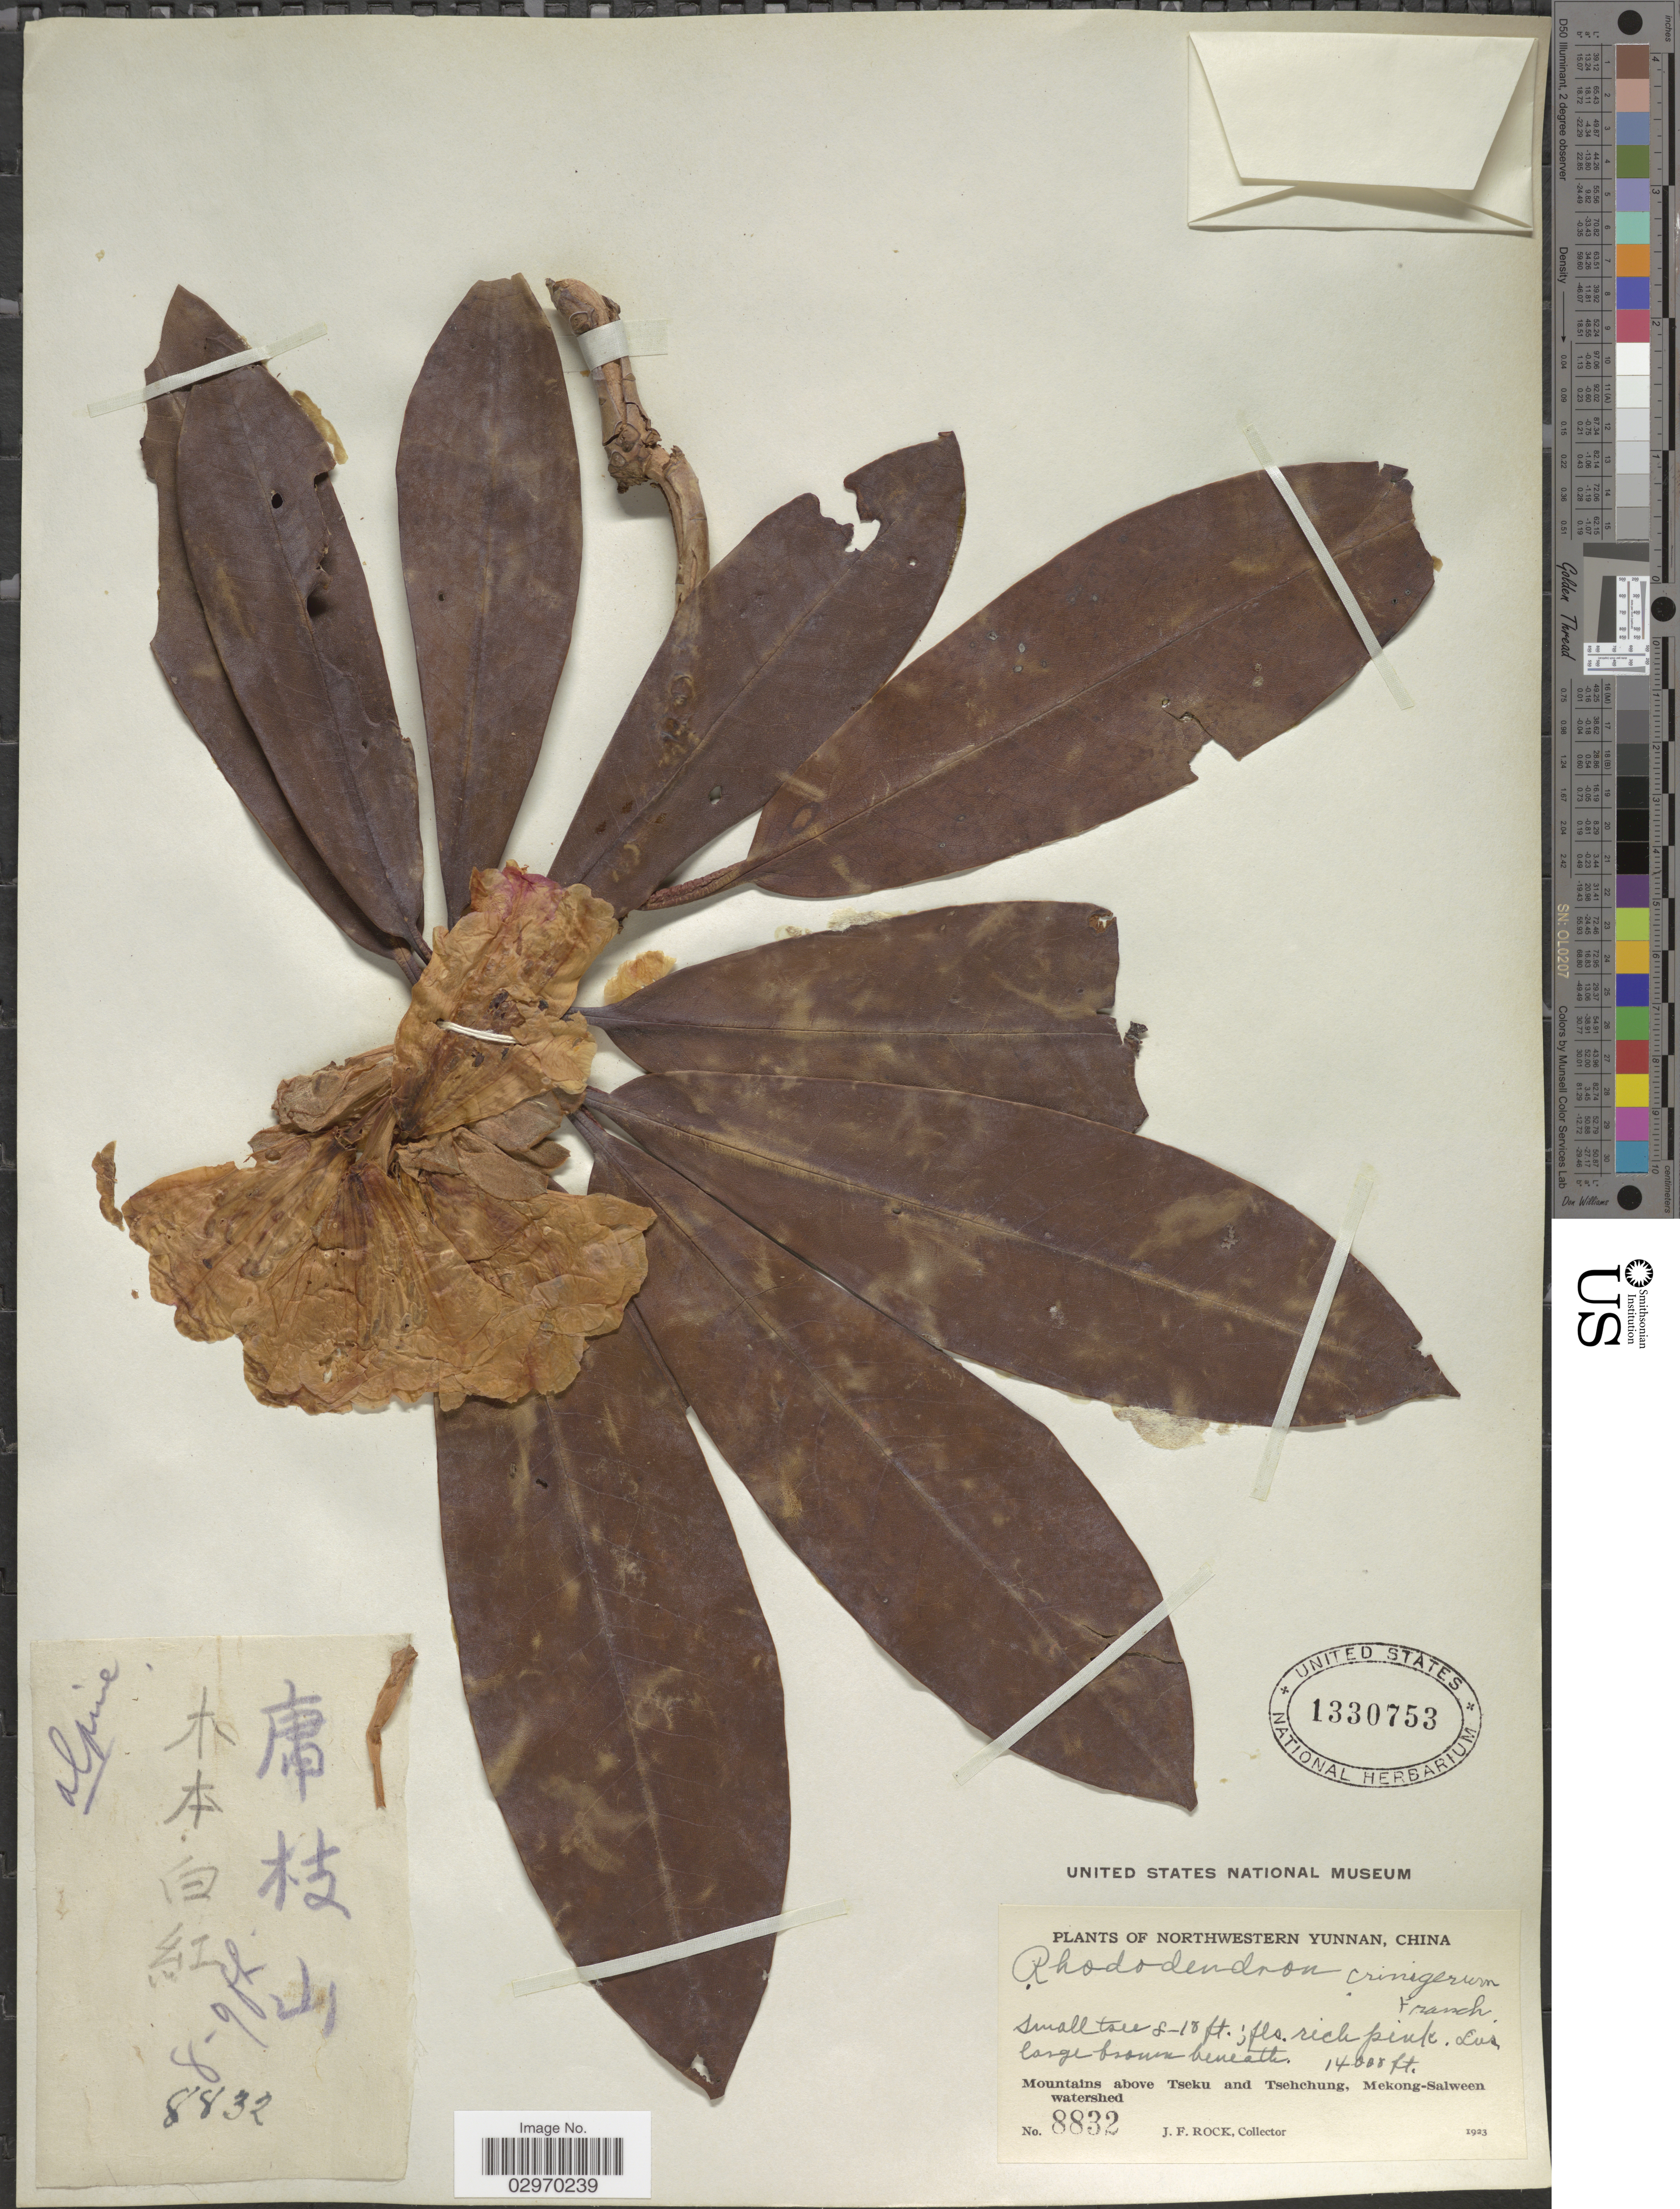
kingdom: Plantae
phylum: Tracheophyta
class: Magnoliopsida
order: Ericales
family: Ericaceae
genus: Rhododendron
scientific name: Rhododendron crinigerum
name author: Franch.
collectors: J. Rock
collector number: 8832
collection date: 1923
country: China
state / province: Yunnan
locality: Northwestern Yunnan. Mountains above Tseku and Tsehchung, Mekong-Salween watershed.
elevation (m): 4267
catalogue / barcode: US 1330753